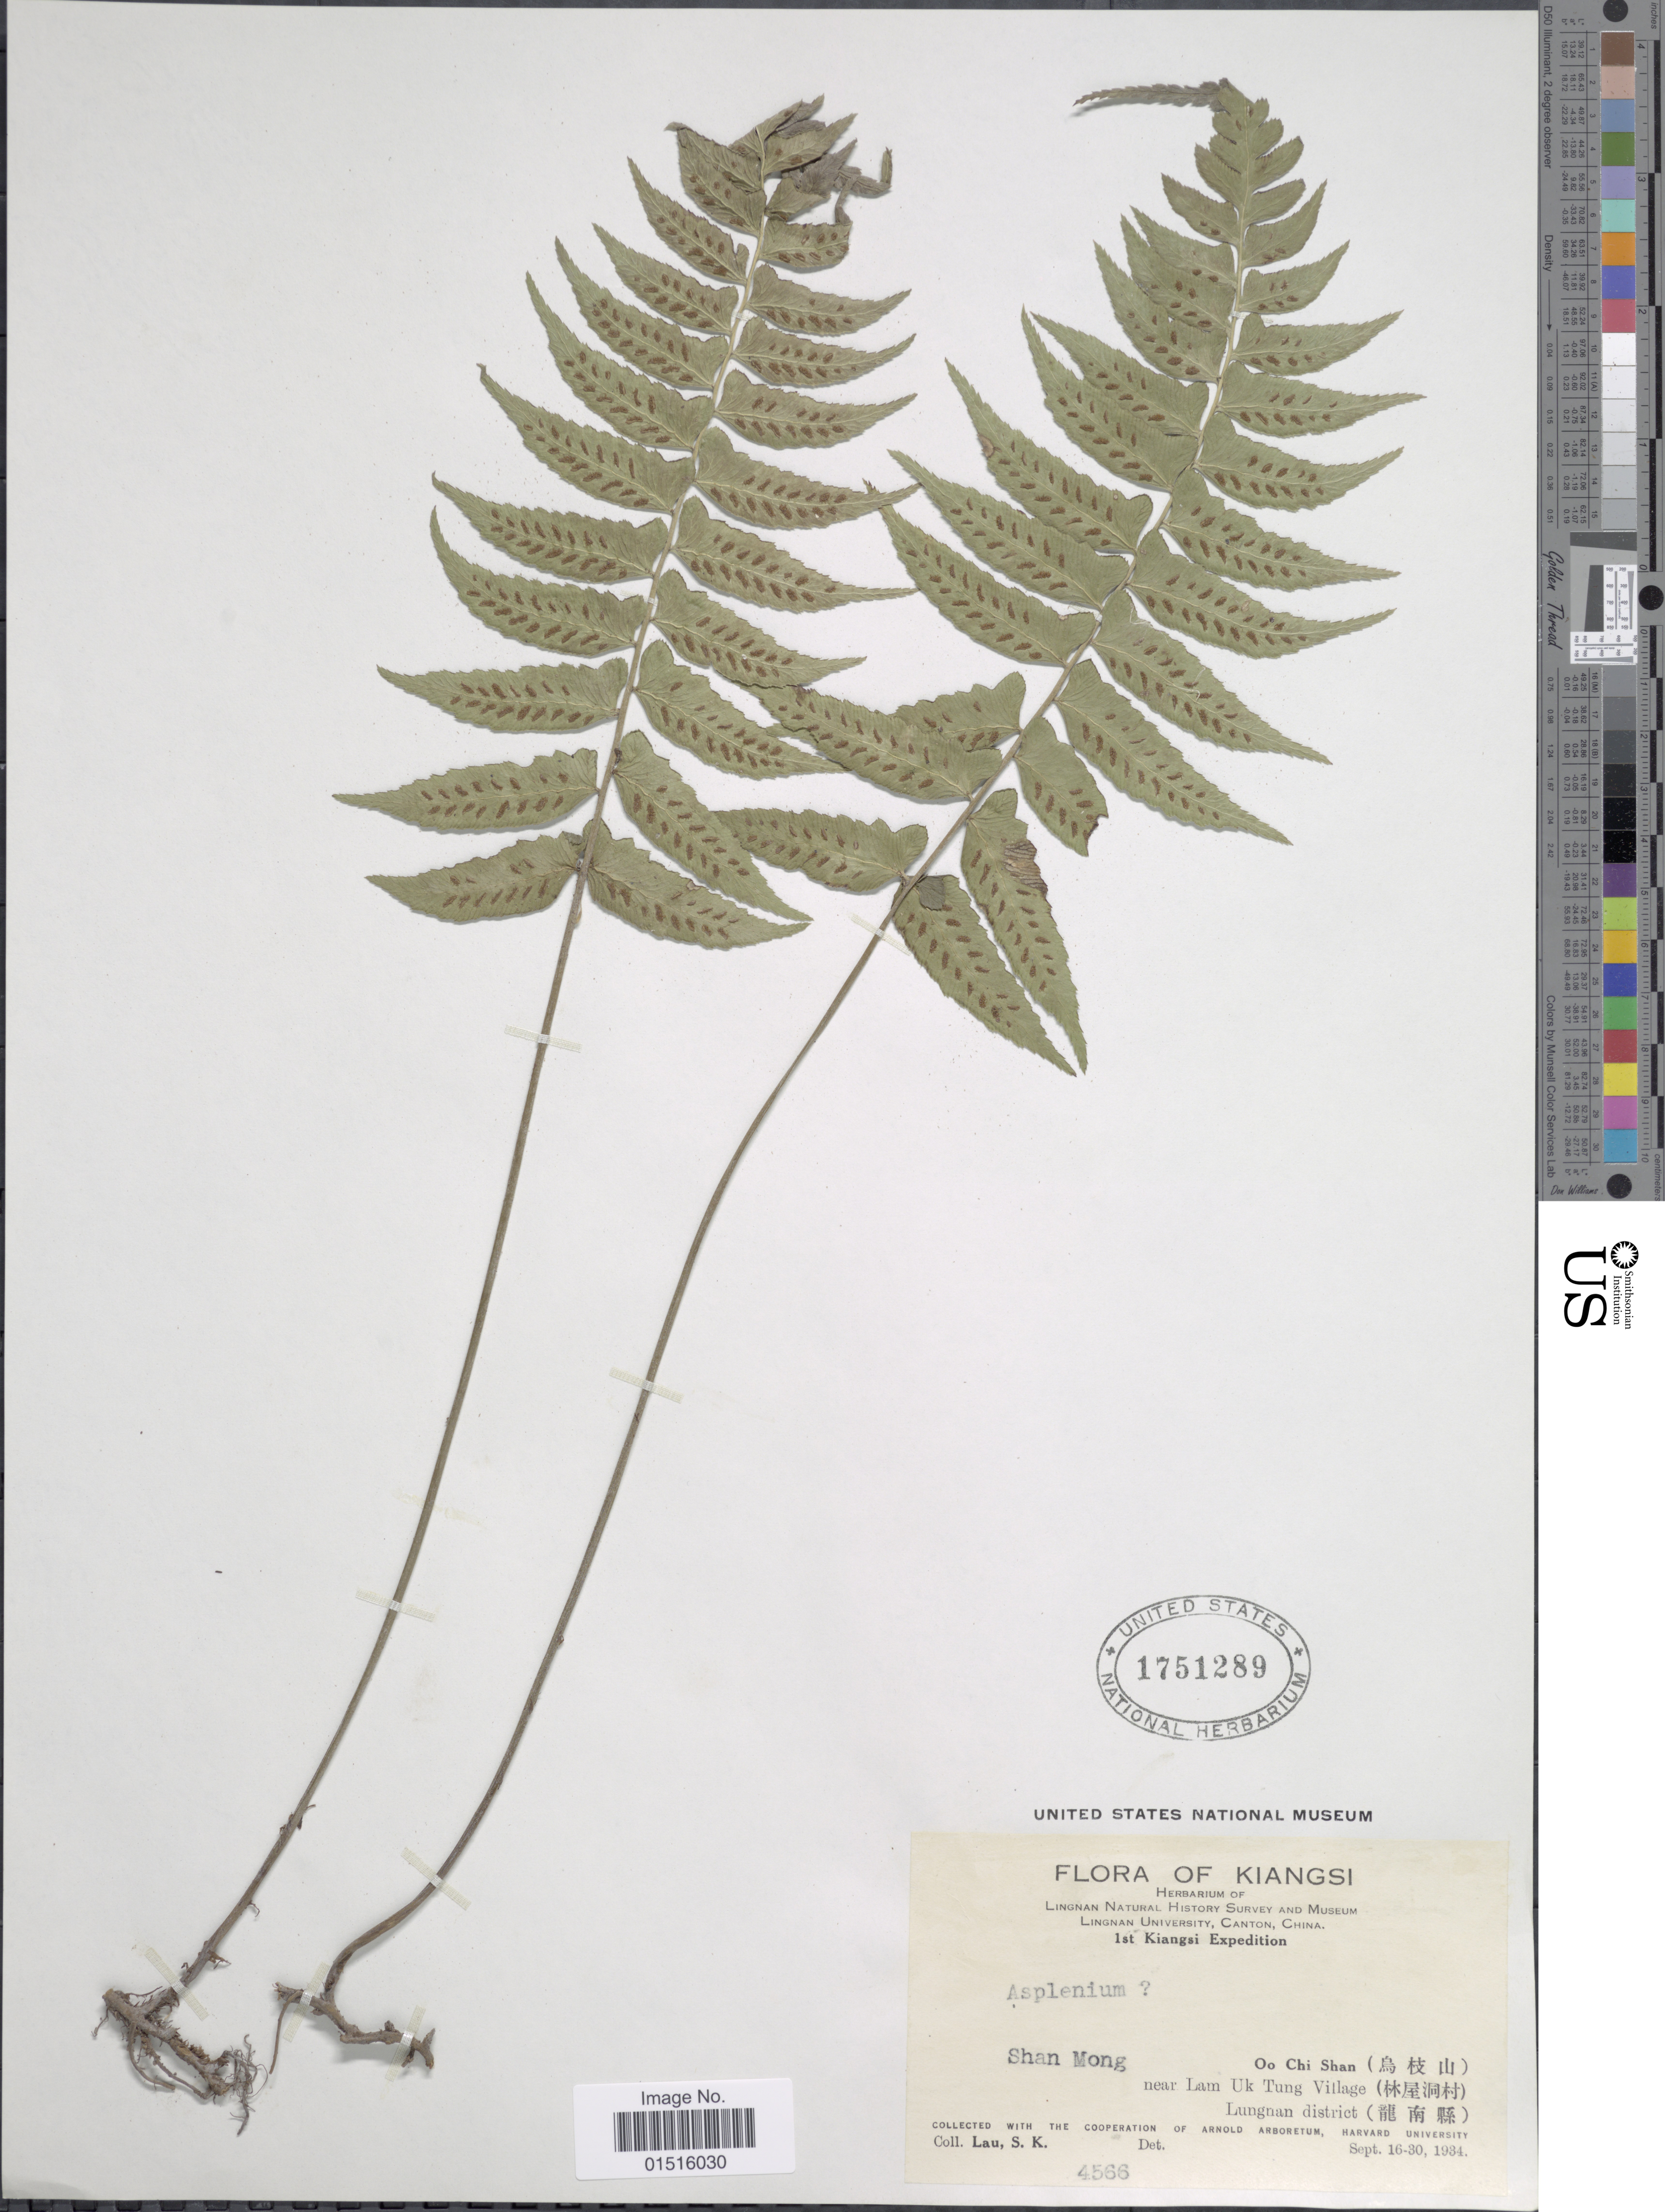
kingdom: Plantae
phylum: Tracheophyta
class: Polypodiopsida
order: Polypodiales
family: Aspleniaceae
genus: Asplenium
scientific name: Asplenium sp.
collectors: S. K. Lau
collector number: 4566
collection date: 1934-09-16/1934-09-30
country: China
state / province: Jiangxi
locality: Kiansi, Shan Mong, Oo Chi Shan, near Lam Uk Tung Village. Lungnan district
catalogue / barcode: US 1751289